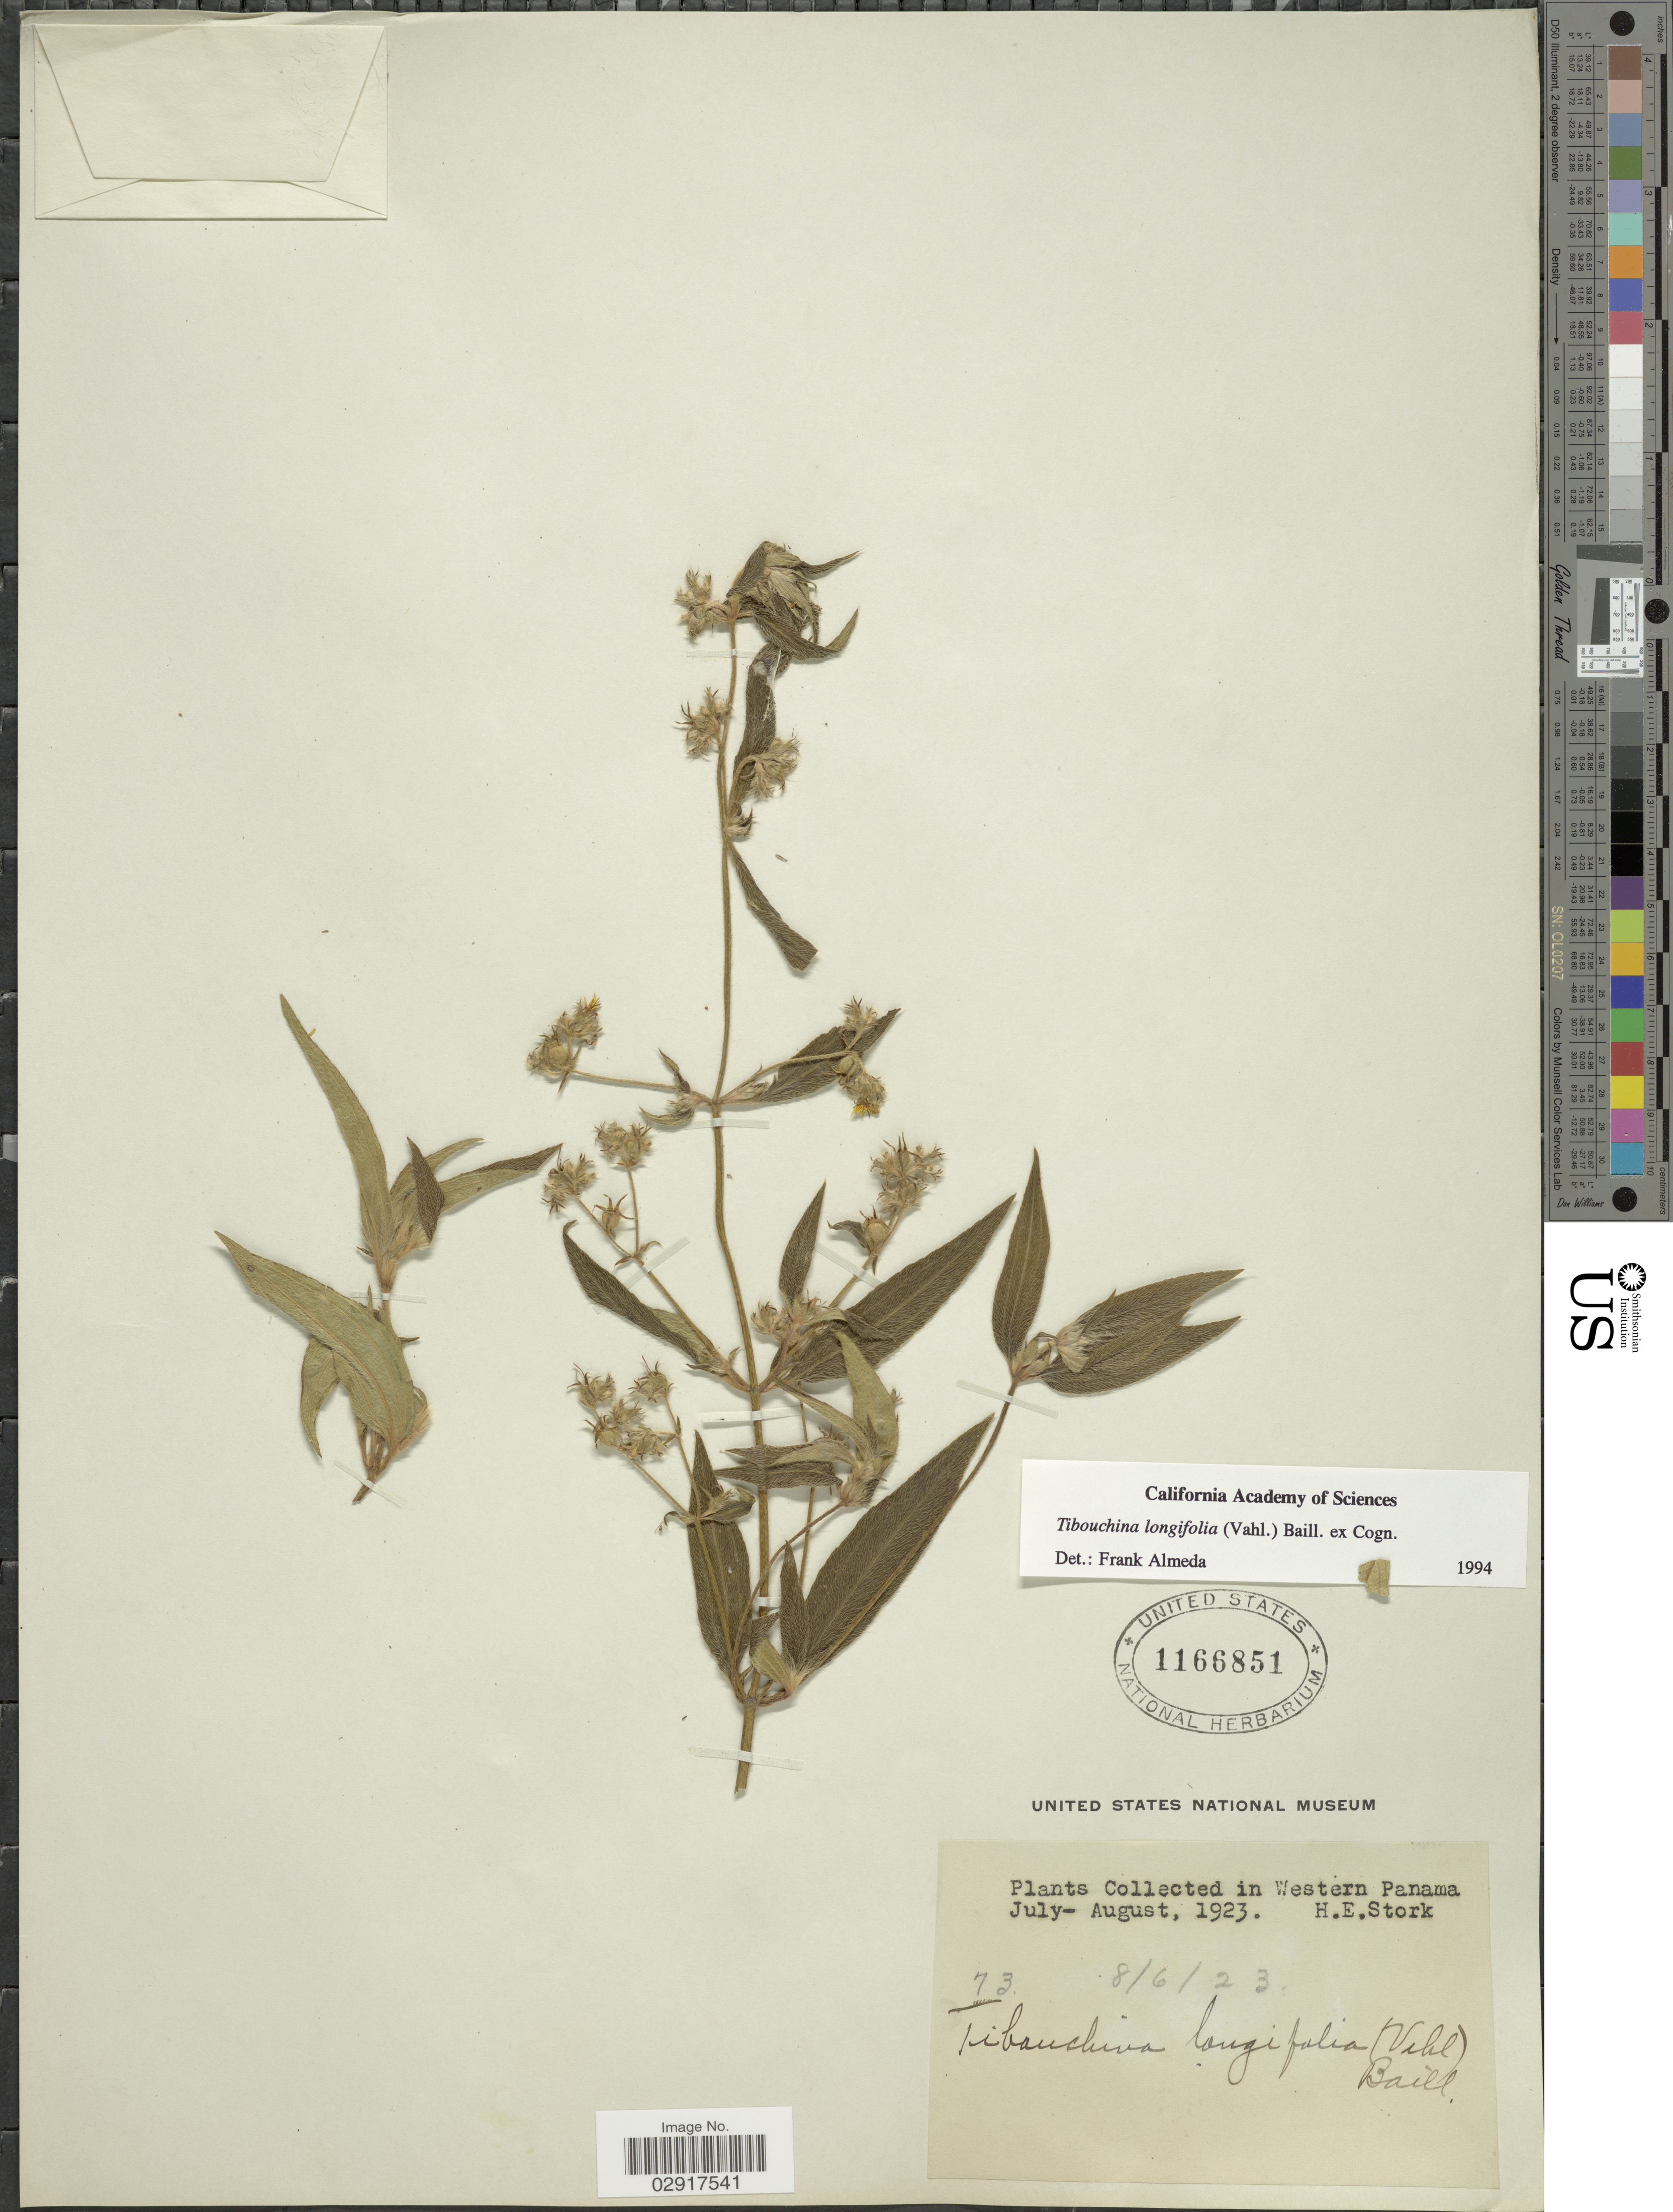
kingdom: Plantae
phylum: Tracheophyta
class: Magnoliopsida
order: Myrtales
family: Melastomataceae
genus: Chaetogastra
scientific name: Chaetogastra longifolia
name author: (Vahl) DC.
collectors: H. E. Stork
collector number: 73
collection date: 1923-08-06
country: Panama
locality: Western Panama.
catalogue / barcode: US 1166851